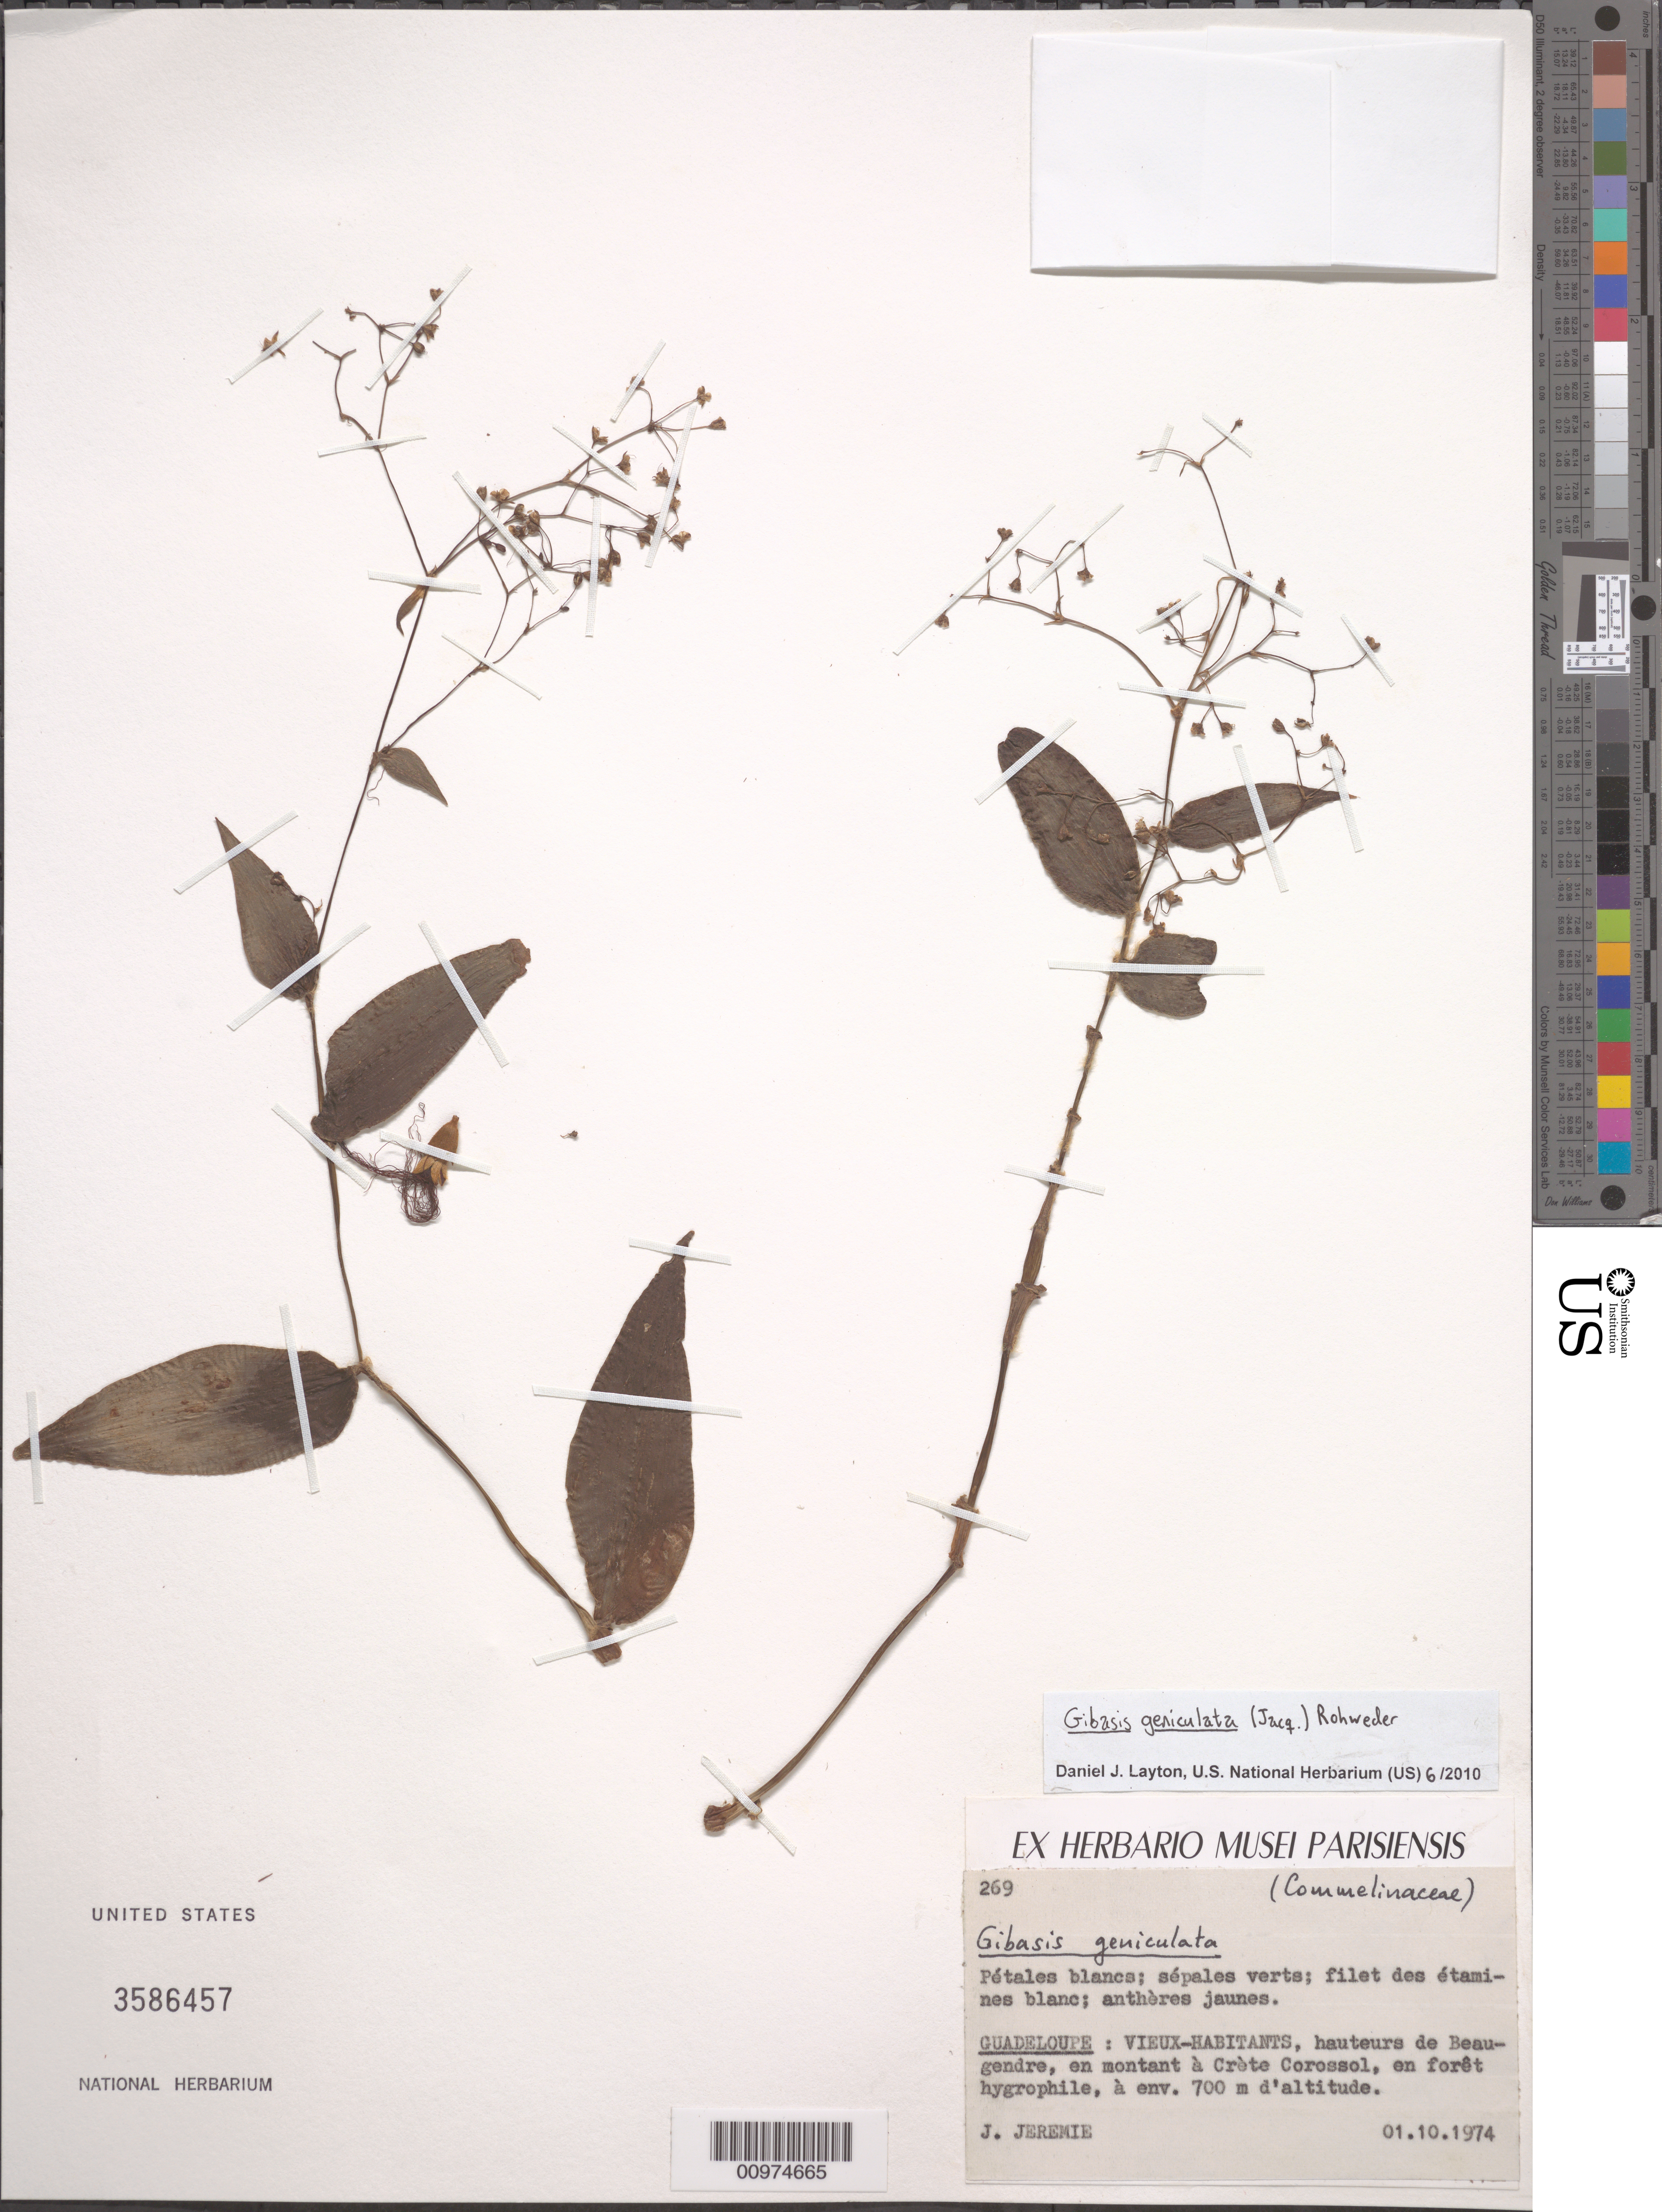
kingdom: Plantae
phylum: Tracheophyta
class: Liliopsida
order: Commelinales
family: Commelinaceae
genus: Gibasis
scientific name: Gibasis geniculata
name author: (Jacq.) Rohweder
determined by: Layton, Daniel J.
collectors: J. Jérémie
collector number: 269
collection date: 1974-01-10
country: Guadeloupe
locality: Vieux-Habitants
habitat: hauteurs de Beaugendre, en nontant à Crète Corossol, en forêt hygrophile, à env. 700 m d'altitude.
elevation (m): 700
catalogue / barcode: US 3586457